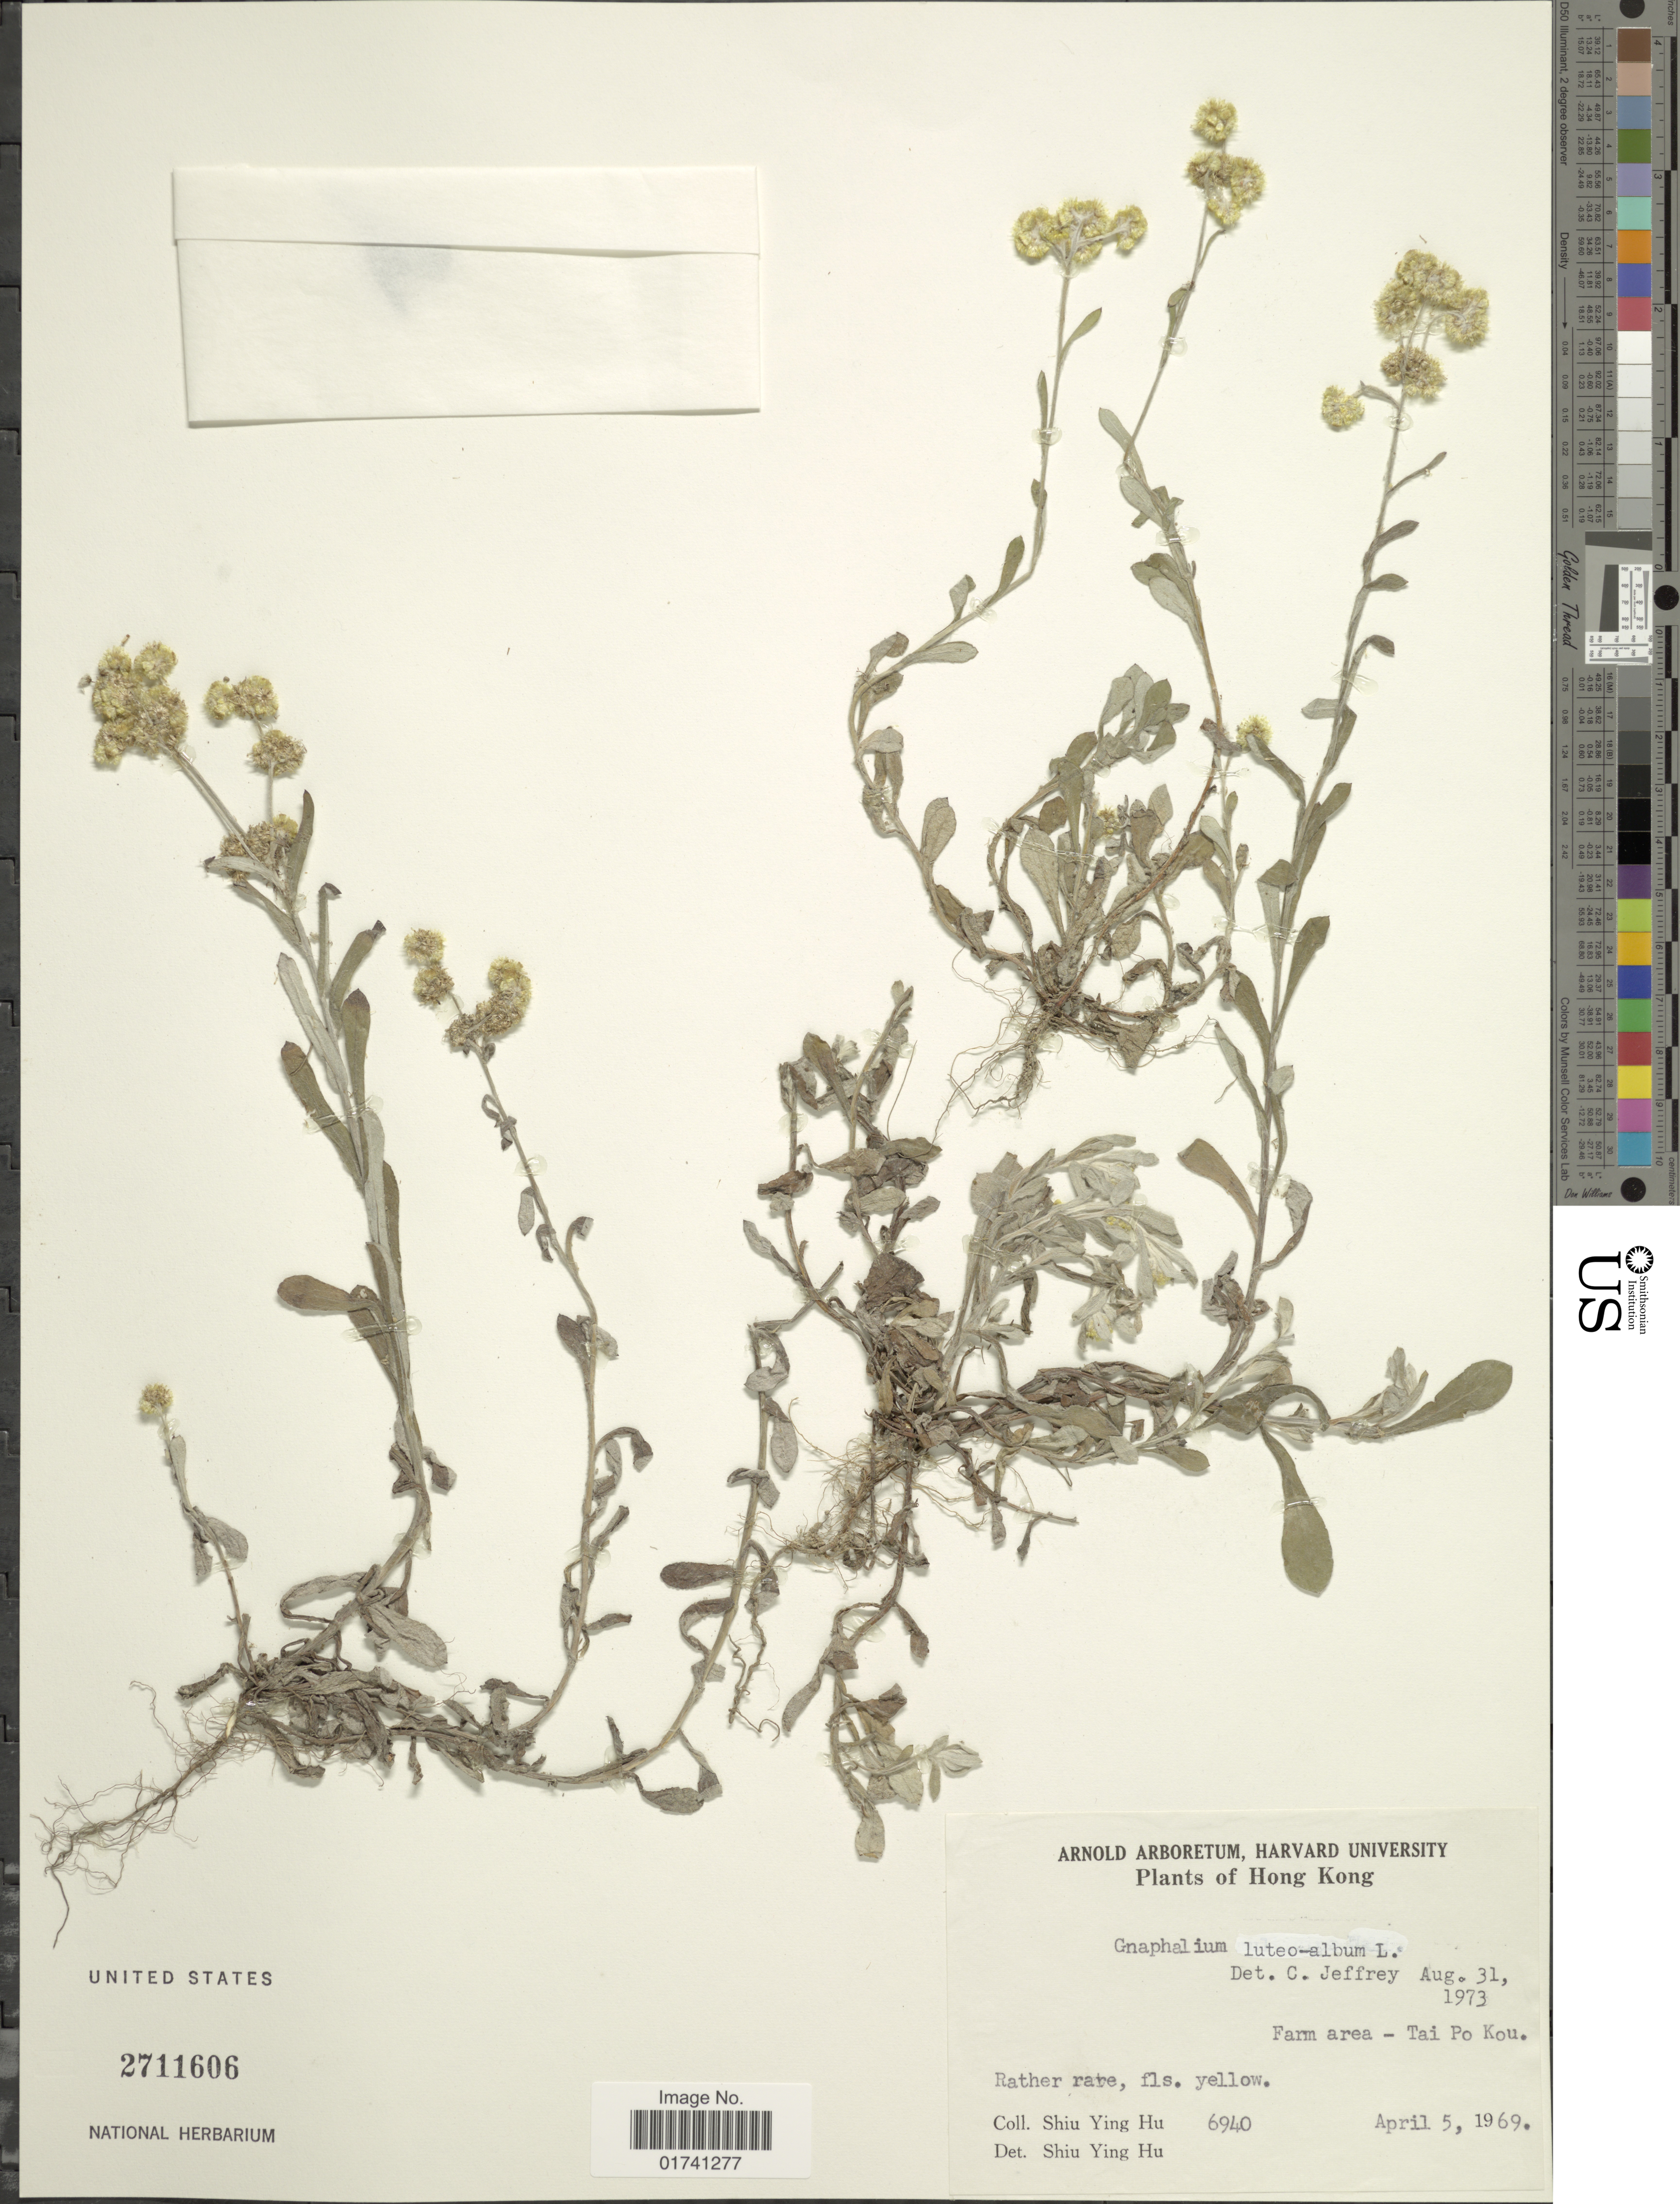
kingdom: Plantae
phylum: Tracheophyta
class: Magnoliopsida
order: Asterales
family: Asteraceae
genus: Laphangium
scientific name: Laphangium luteoalbum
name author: (L.) Tzvelev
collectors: S. Y. Hu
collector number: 6940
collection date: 1969-04-05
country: China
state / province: Hong Kong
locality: Farm area - Tai Po Kou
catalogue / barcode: US 2711606